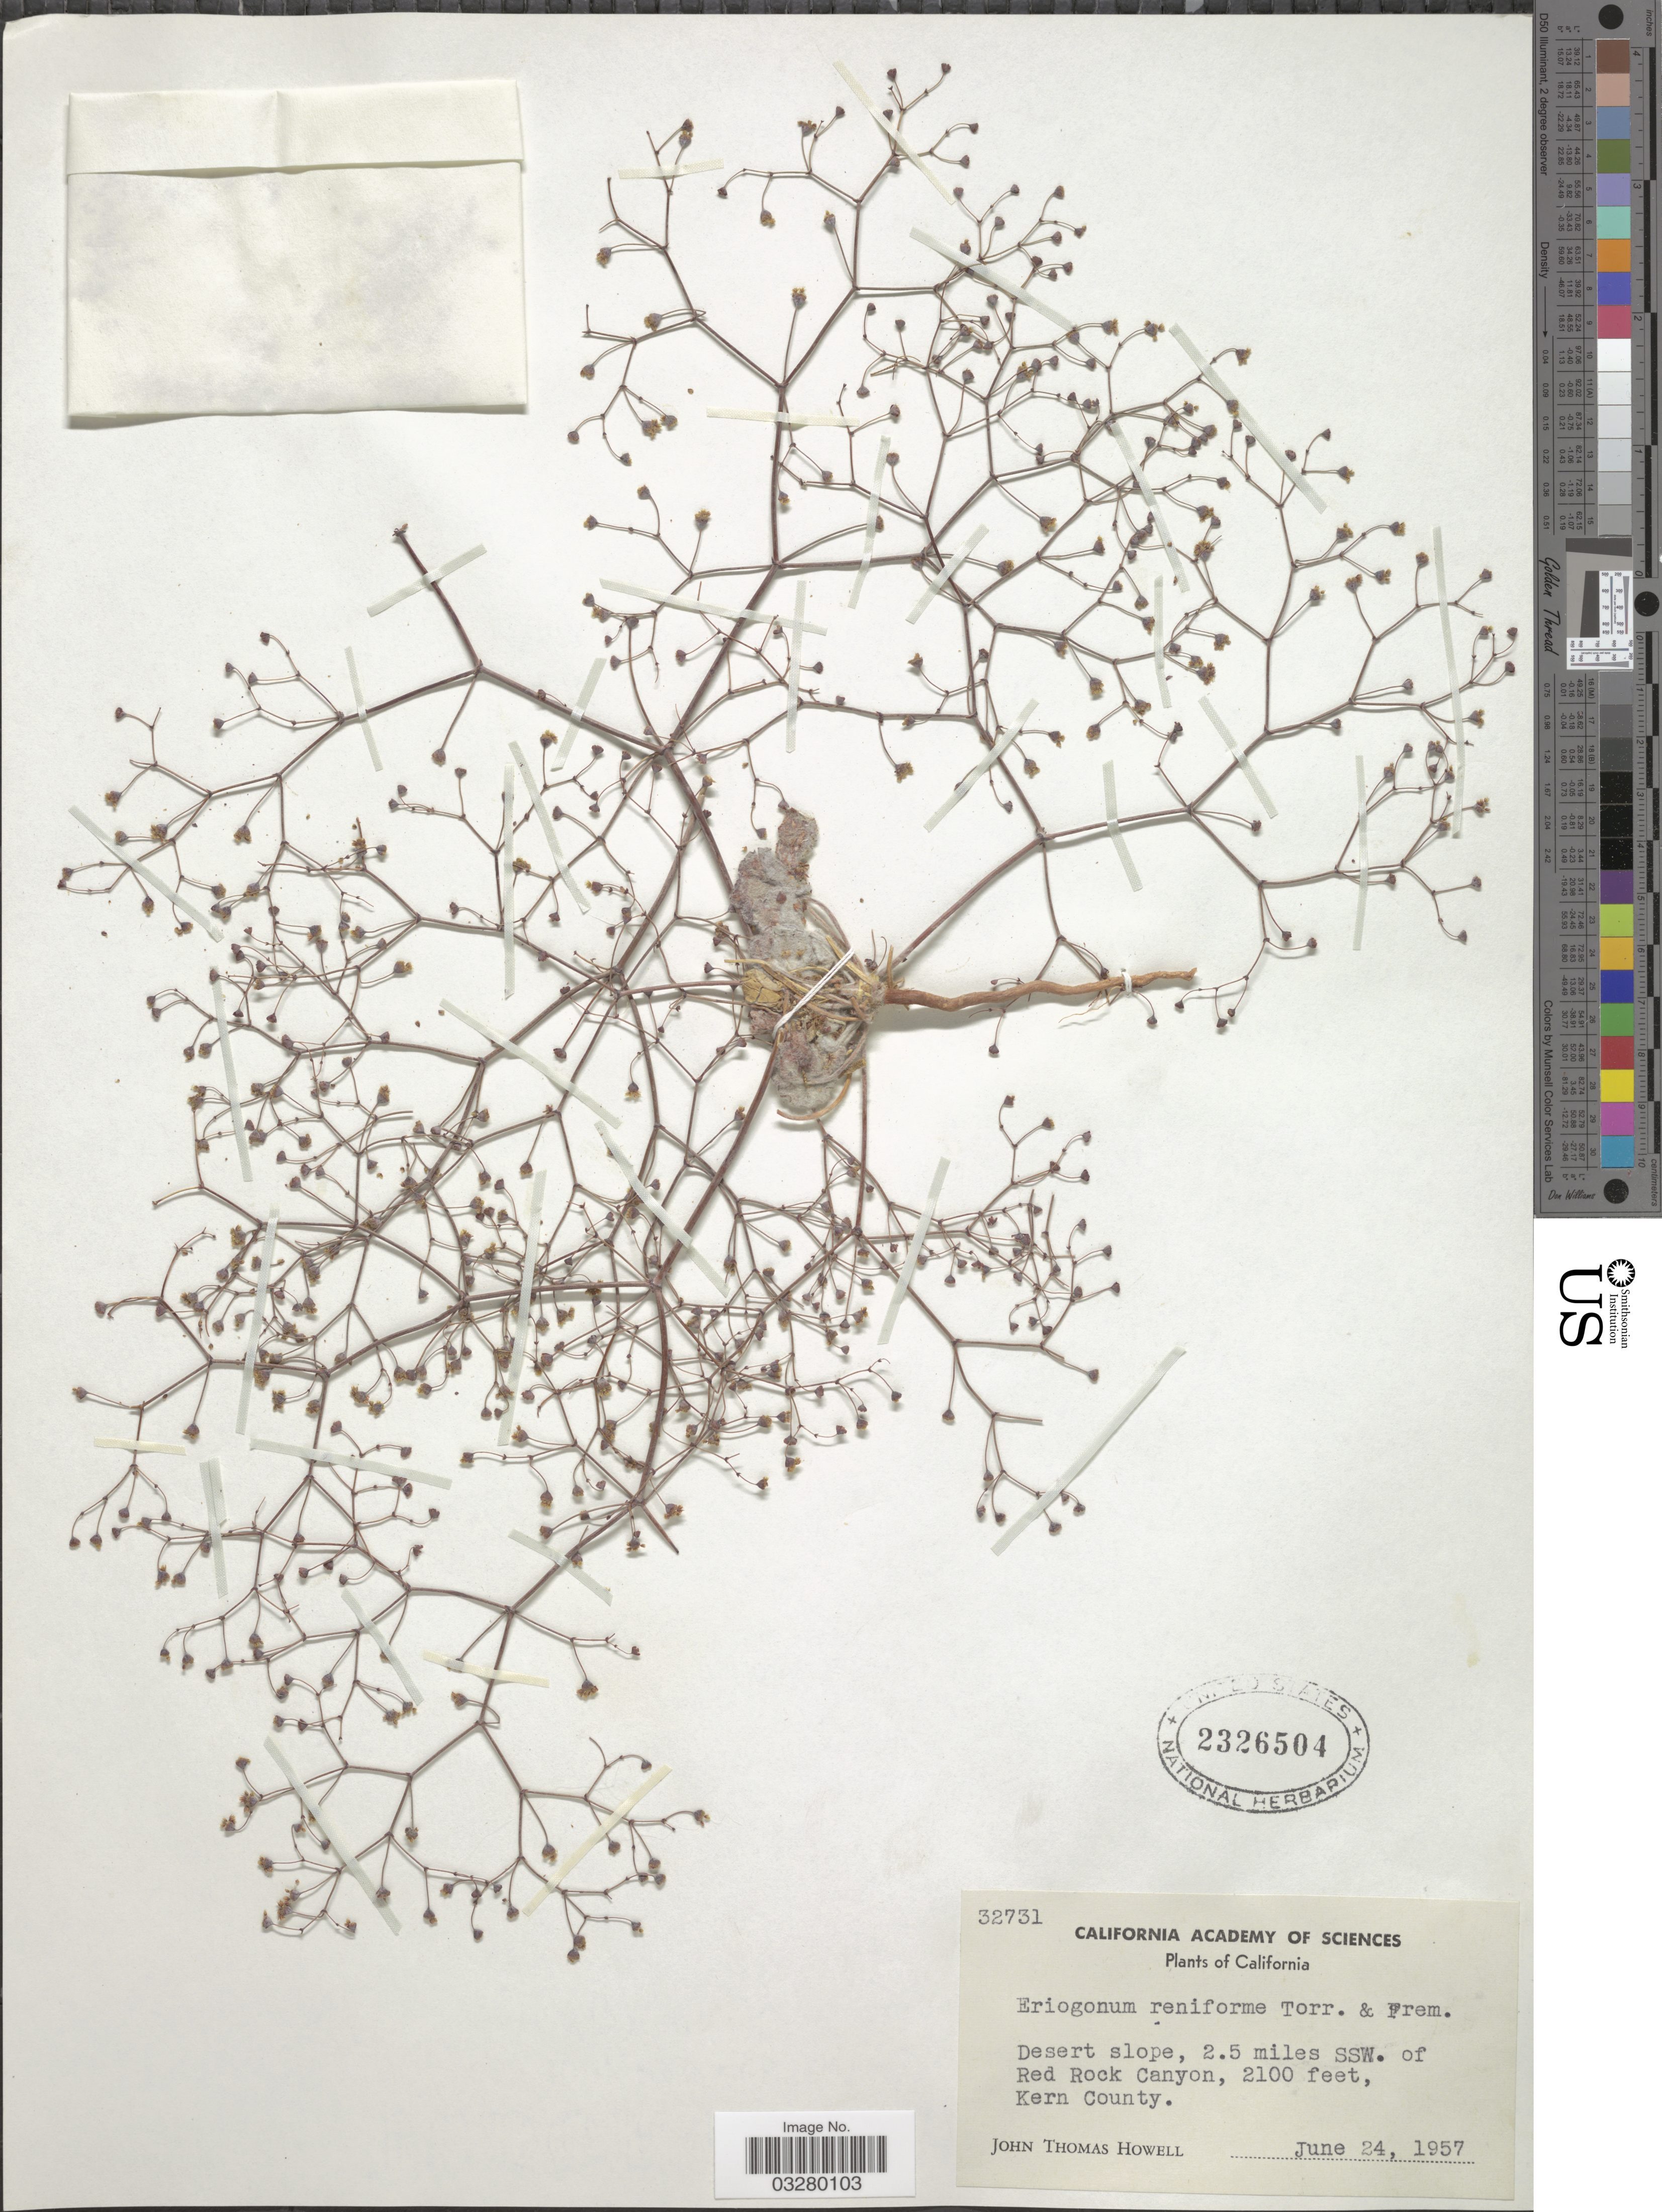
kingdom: Plantae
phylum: Tracheophyta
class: Magnoliopsida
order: Caryophyllales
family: Polygonaceae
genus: Eriogonum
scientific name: Eriogonum reniforme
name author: Torr. & Frém.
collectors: J. T. Howell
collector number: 323731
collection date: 1957-06-24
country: United States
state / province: California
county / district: Kern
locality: Desert slope, 2.5 miles SSW. of Red Rock Canyon, Kern County.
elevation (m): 640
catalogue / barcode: US 2326504